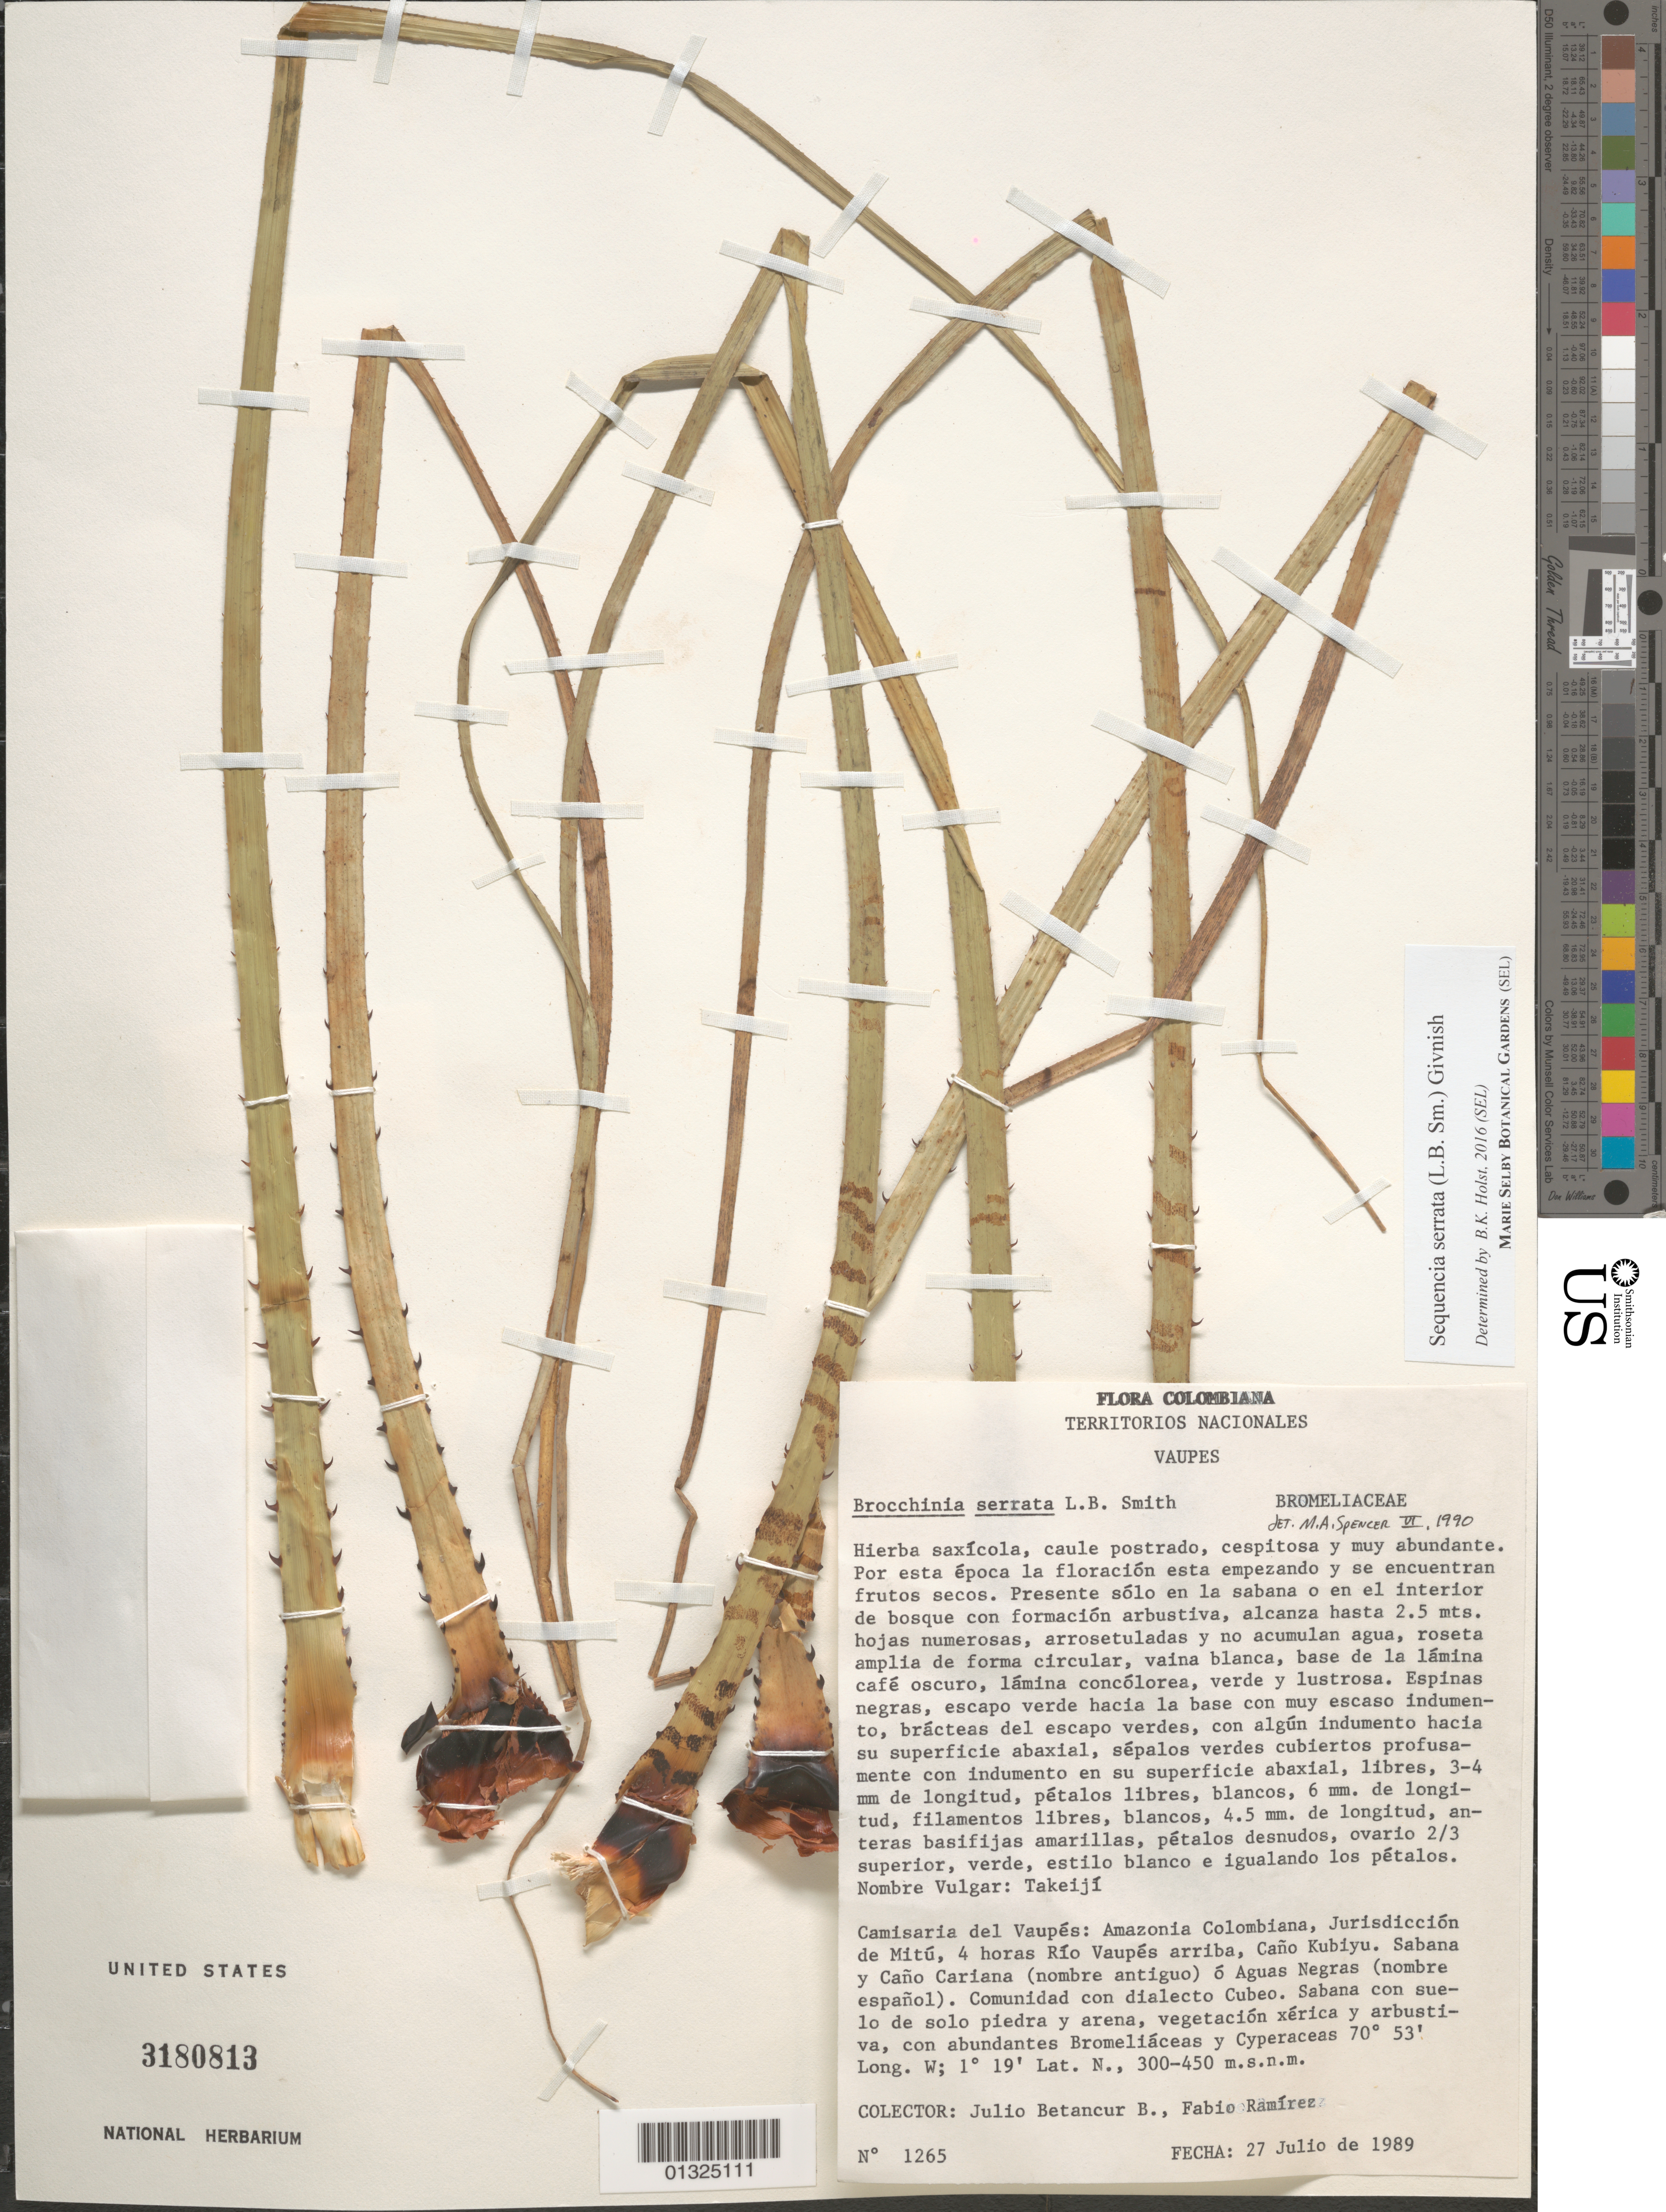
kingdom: Plantae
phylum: Tracheophyta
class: Liliopsida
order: Poales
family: Bromeliaceae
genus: Brocchinia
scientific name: Brocchinia serrata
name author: L.B. Sm.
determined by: Holst, Bruce K.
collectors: J. Betancur & F. Ramirez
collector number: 1265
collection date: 1989-07-27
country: Colombia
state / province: Vaupes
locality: amisaria del Vaupés: Amazonia Colombiana, Jurisdiccion de Mitú, 4 horas Río Vaupés arriba, Caño Kubiyu. Sabana y Caño Carinana (nomber antiguo) o Aguas Negras (Nombre español). Comunidad con dialecto Cubeo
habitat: Sabana con suelo de solo piedra y arena, vegetacion xerica y arbustiva, con abundantes Bromeliaceas y Cyperaceas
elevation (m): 300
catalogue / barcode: US 3180813